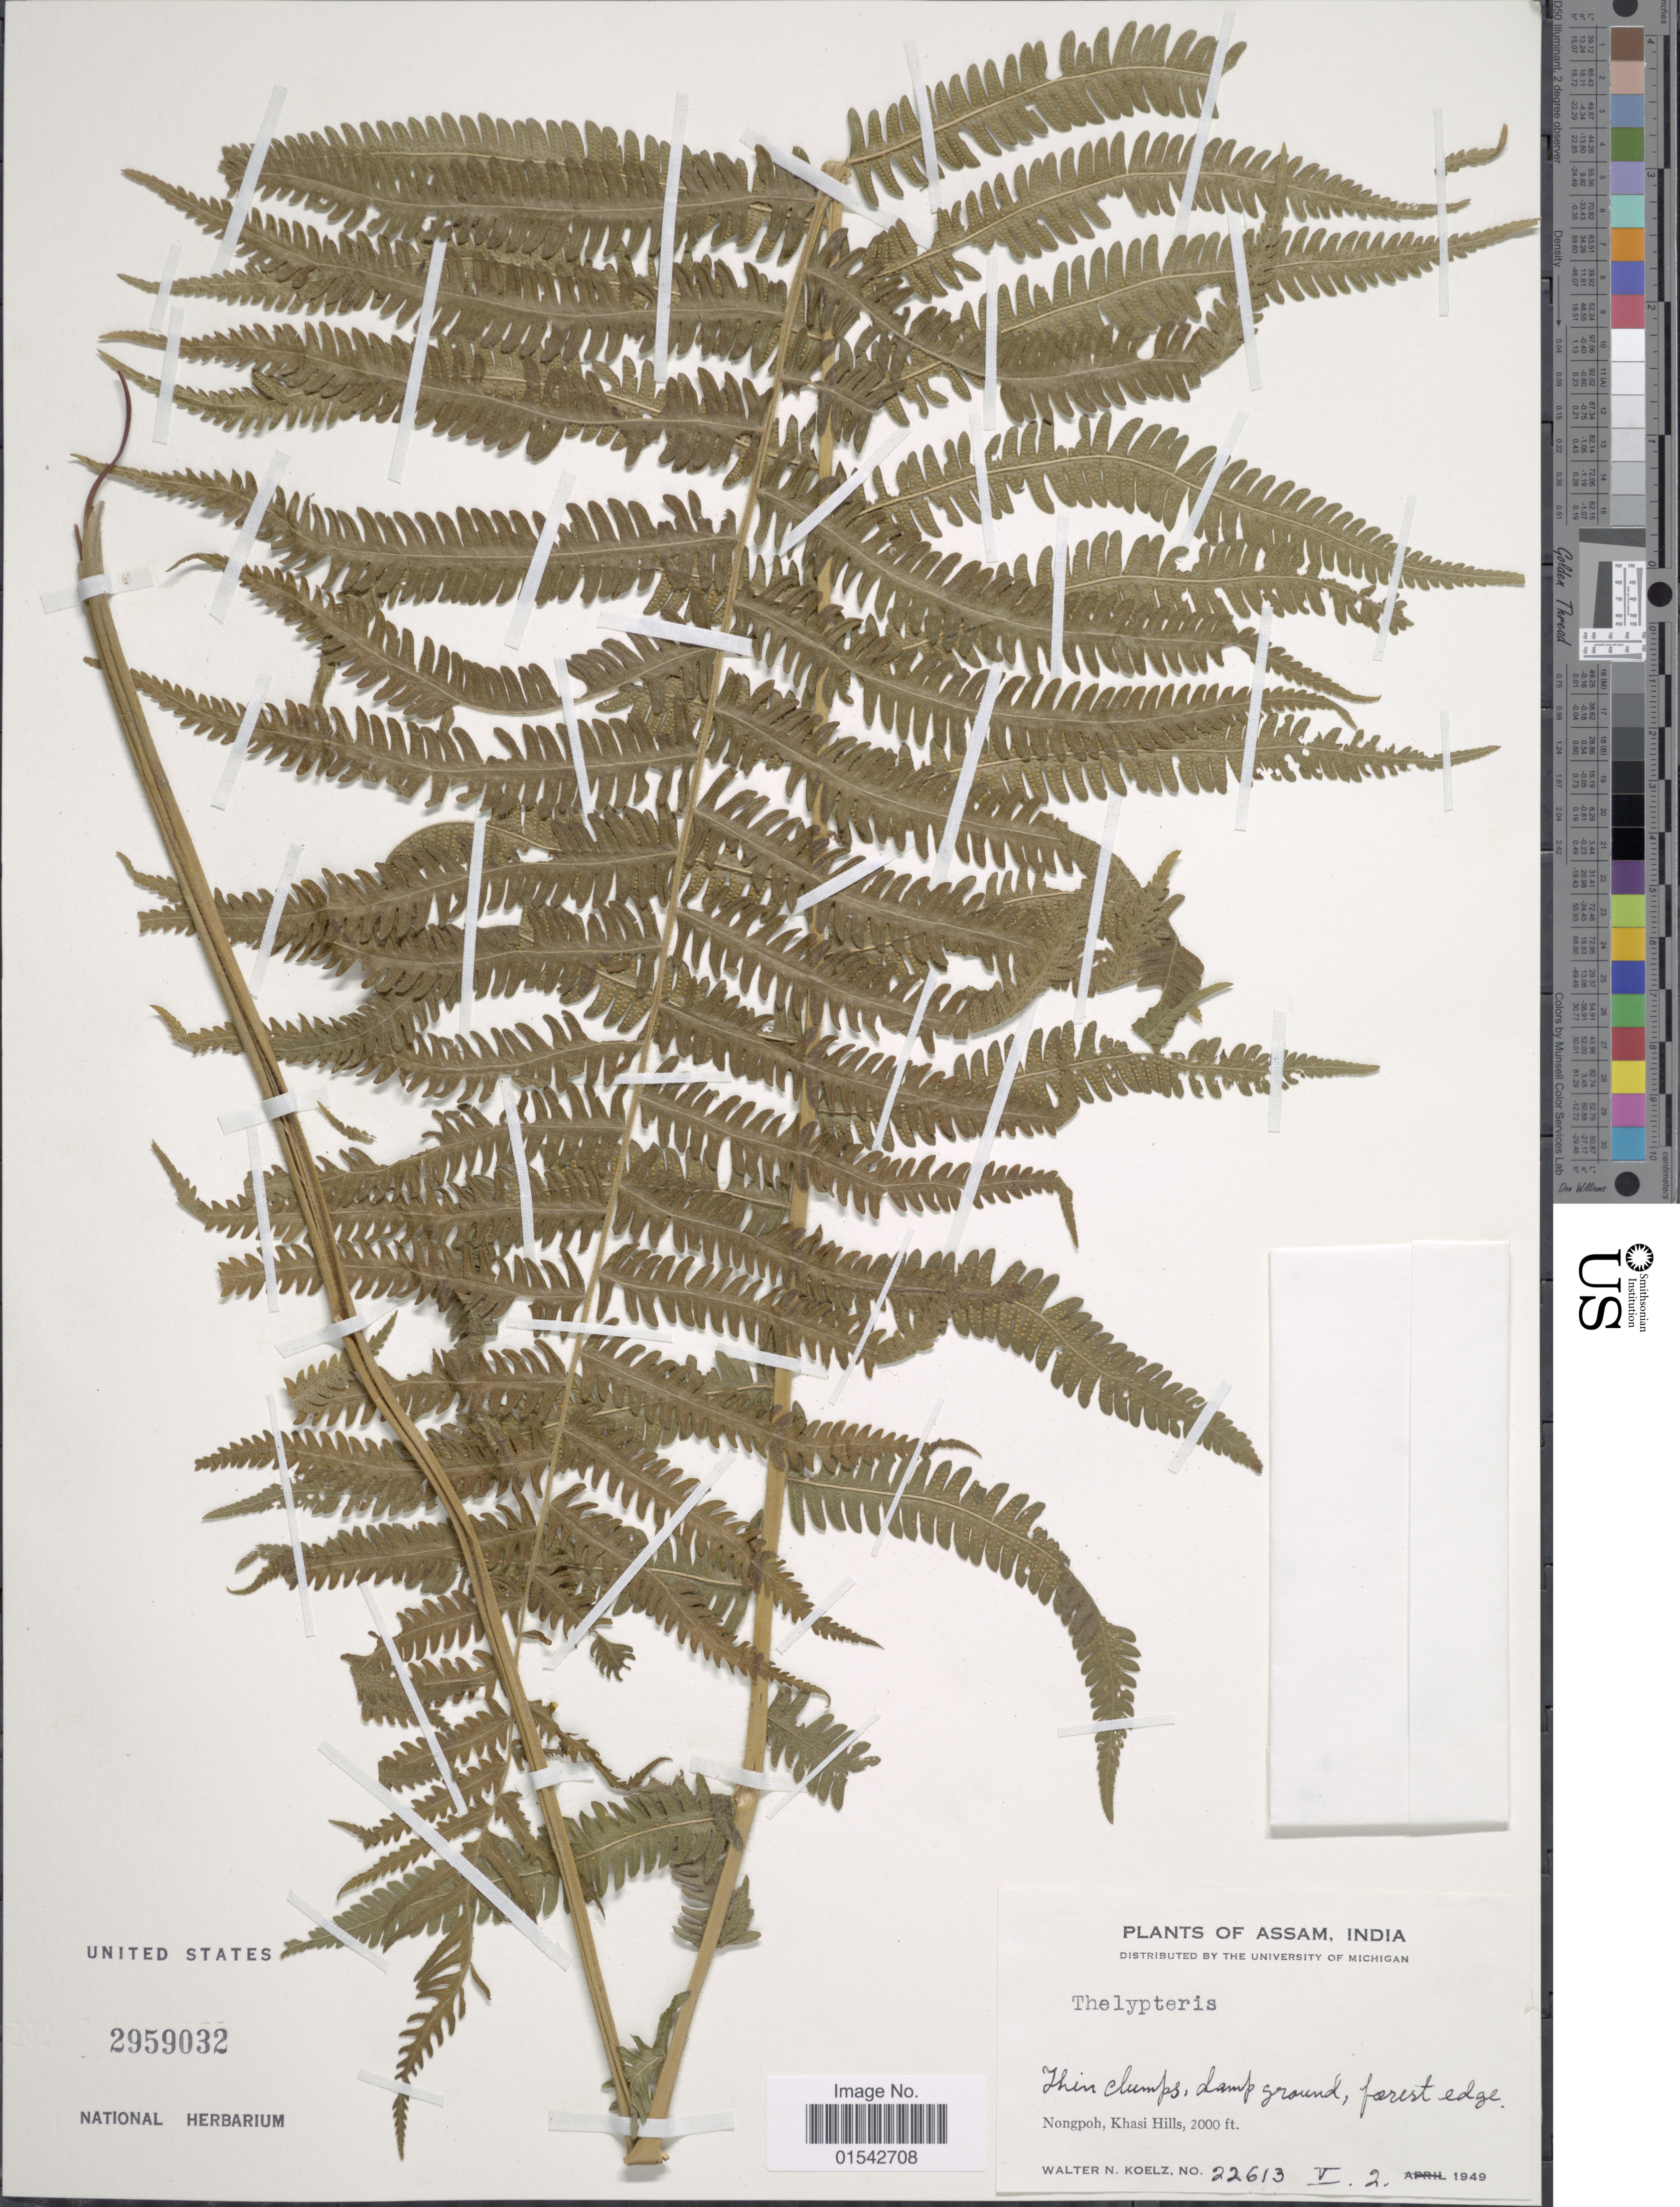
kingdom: Plantae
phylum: Tracheophyta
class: Polypodiopsida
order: Polypodiales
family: Thelypteridaceae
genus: Cyclosorus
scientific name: Cyclosorus sp.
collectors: W. N. Koelz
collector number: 22613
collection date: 1949-05-02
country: India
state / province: Meghalaya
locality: Assam, Nongpoh, Khasi Hills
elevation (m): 610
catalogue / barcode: US 2959032